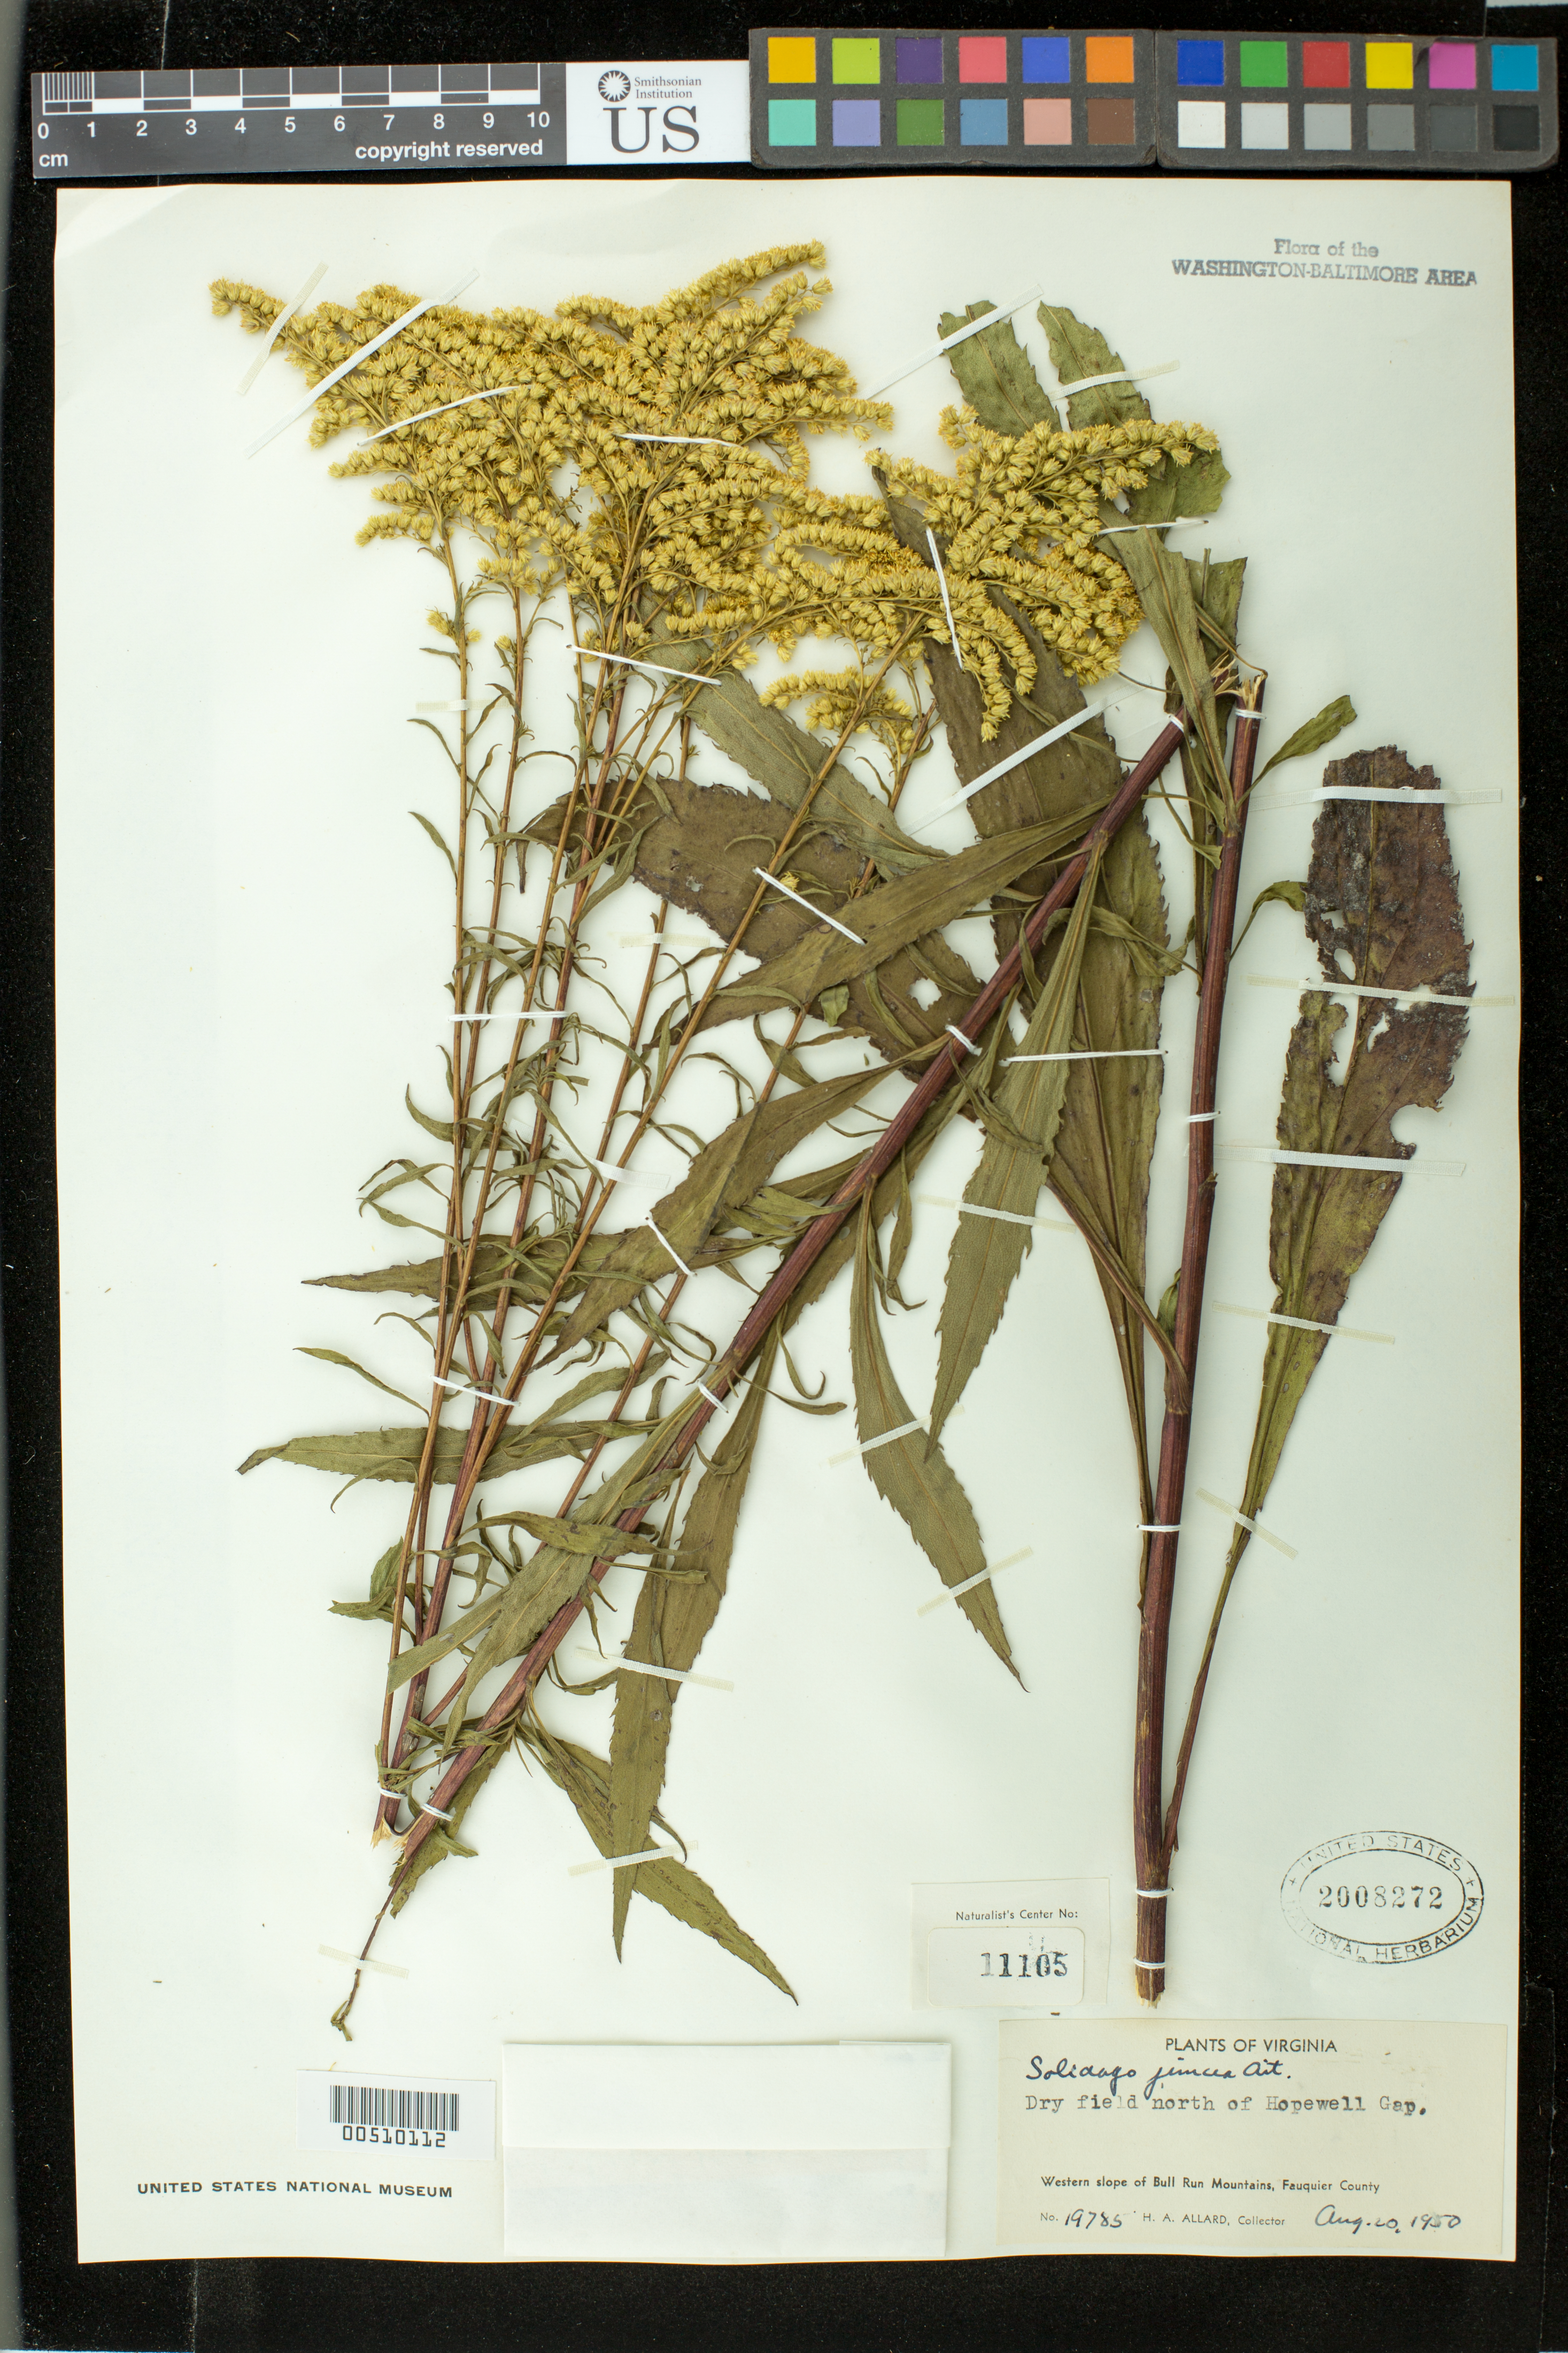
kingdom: Plantae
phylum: Tracheophyta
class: Magnoliopsida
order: Asterales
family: Asteraceae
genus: Solidago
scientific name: Solidago juncea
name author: Aiton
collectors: H. A. Allard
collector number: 19785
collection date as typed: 20 Aug 1950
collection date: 1950-08-20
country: United States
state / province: Virginia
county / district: Fauquier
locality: Bull Run Mts., N of Hopewell Gap Bull Run Mts.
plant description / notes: Specimens returned from Naturalist Center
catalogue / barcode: US 2008272